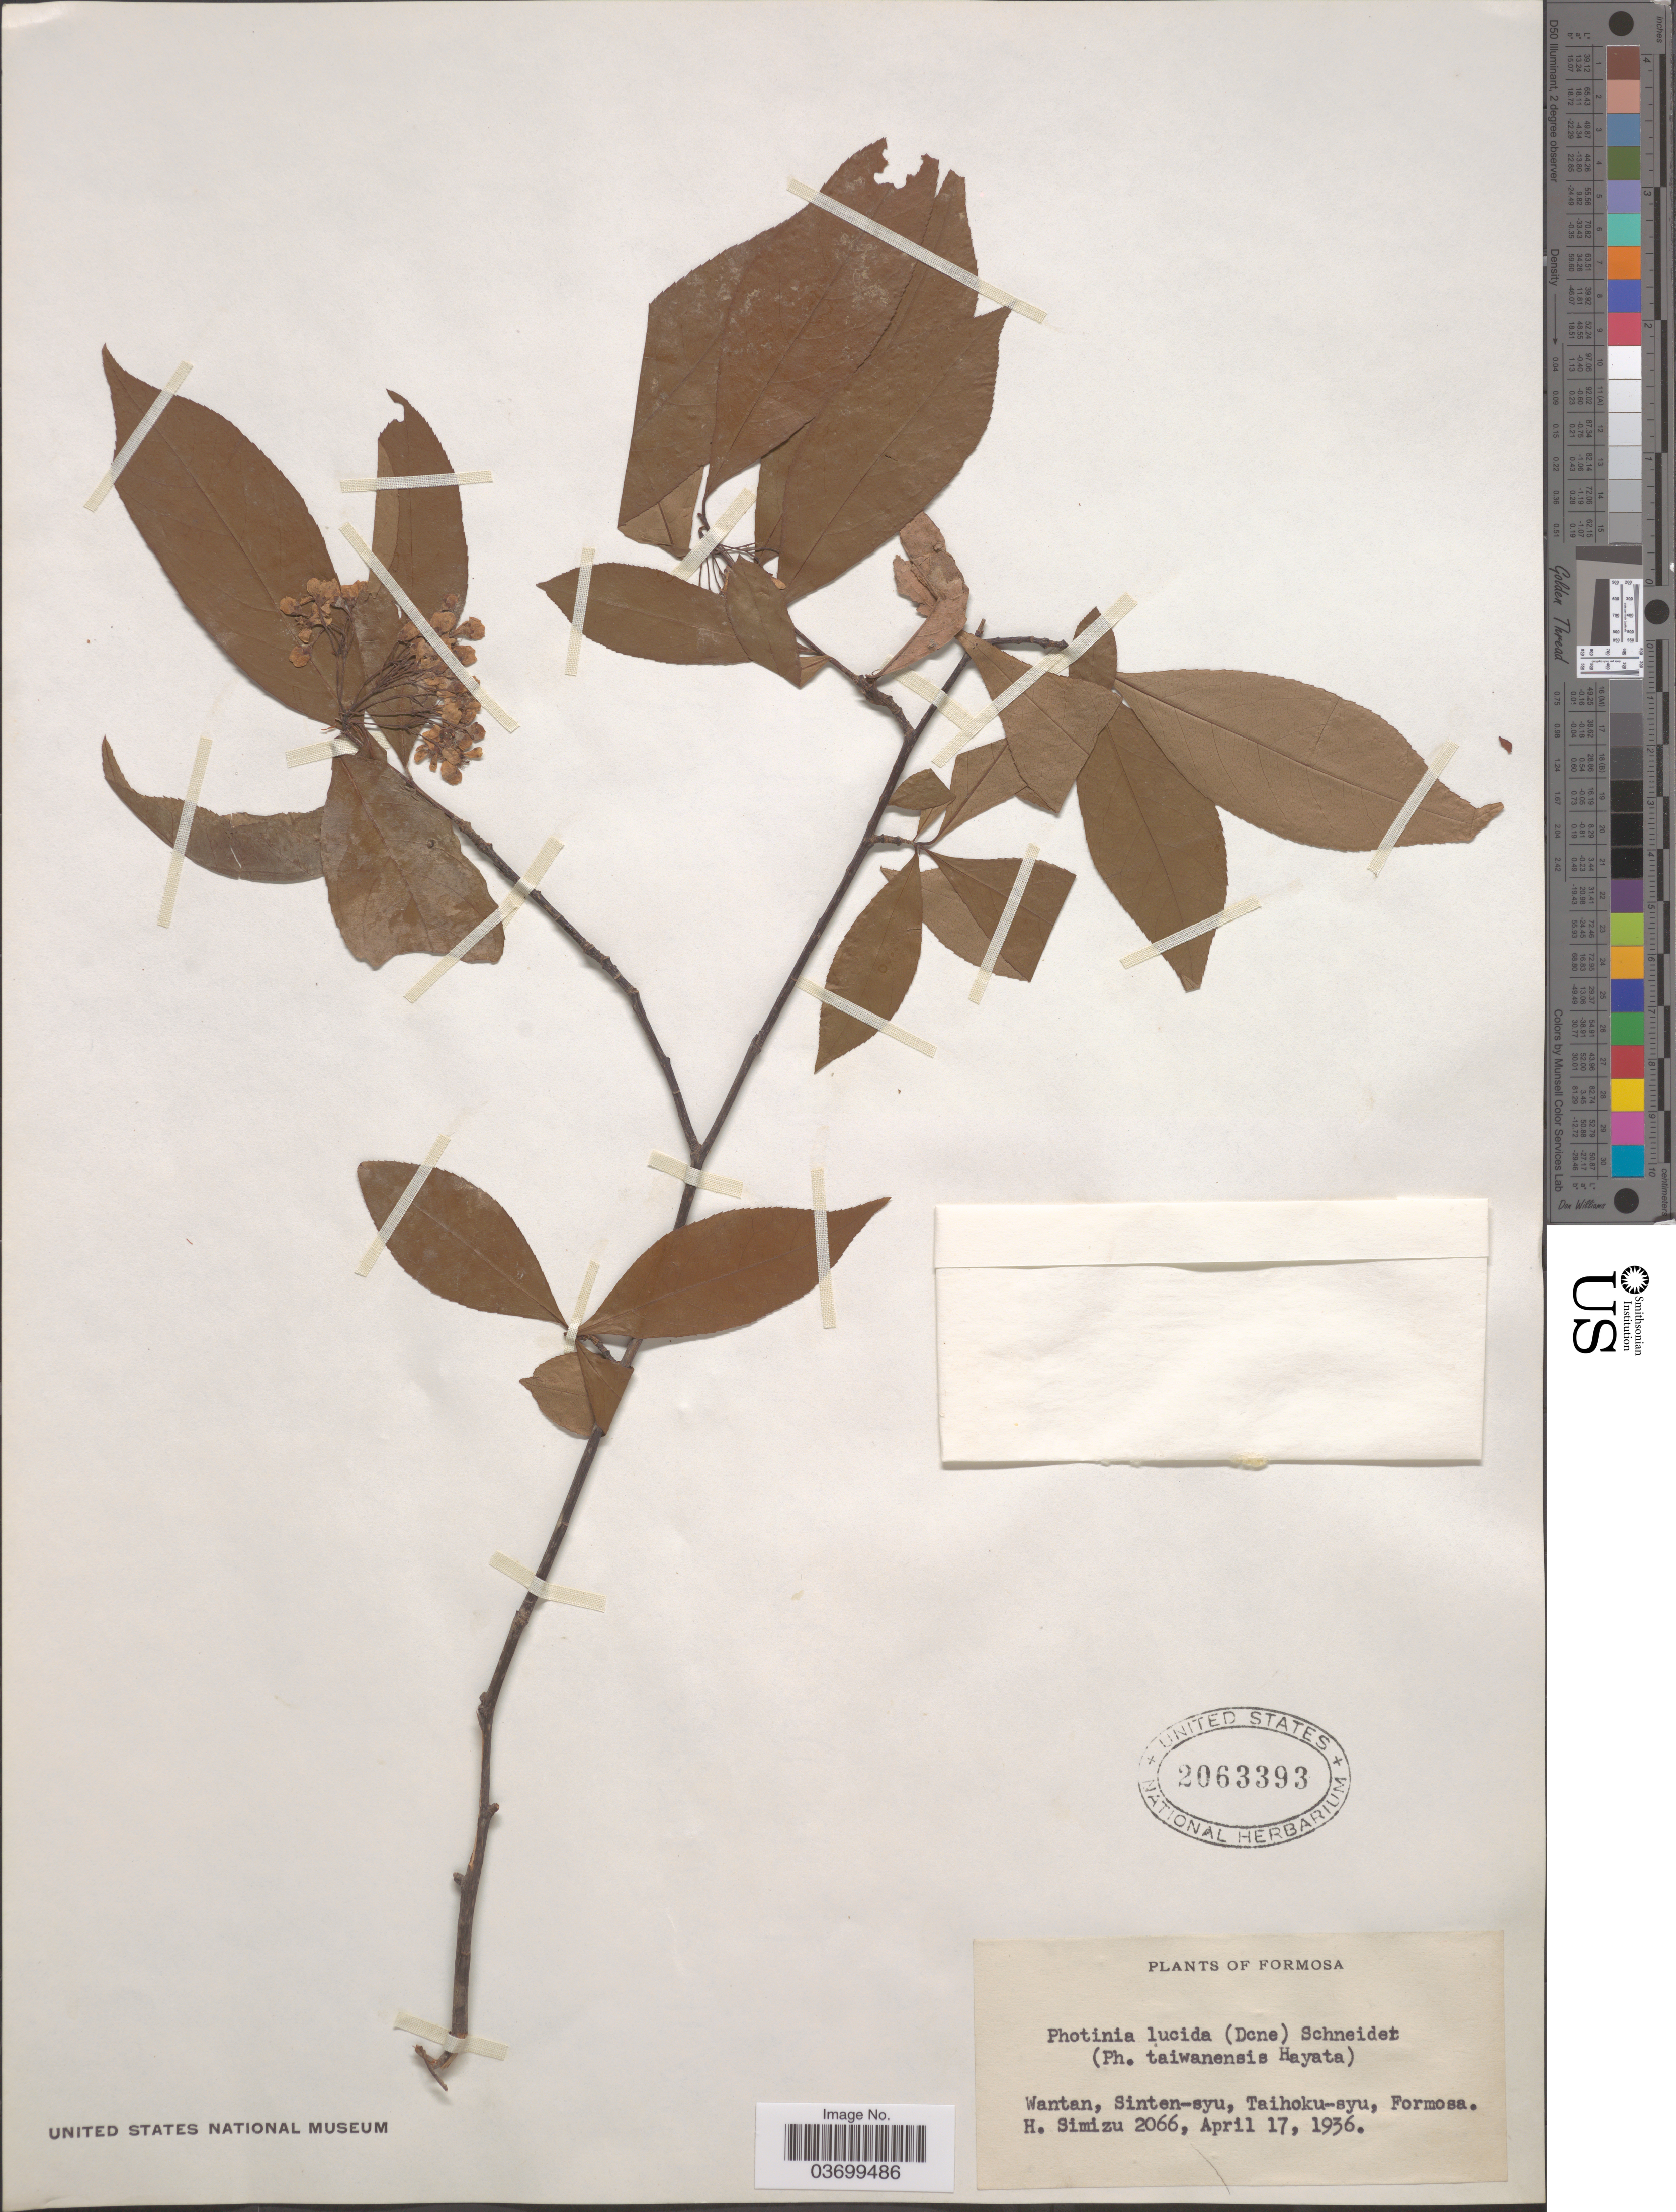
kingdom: Plantae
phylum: Tracheophyta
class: Magnoliopsida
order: Rosales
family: Rosaceae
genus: Photinia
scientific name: Photinia lucida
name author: (Decne.) C.K. Schneid.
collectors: H. Simizu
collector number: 2066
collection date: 1936-04-17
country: Taiwan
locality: Formosa. Wantan, Sinten-syu, Taihoku-syu.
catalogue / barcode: US 2063393